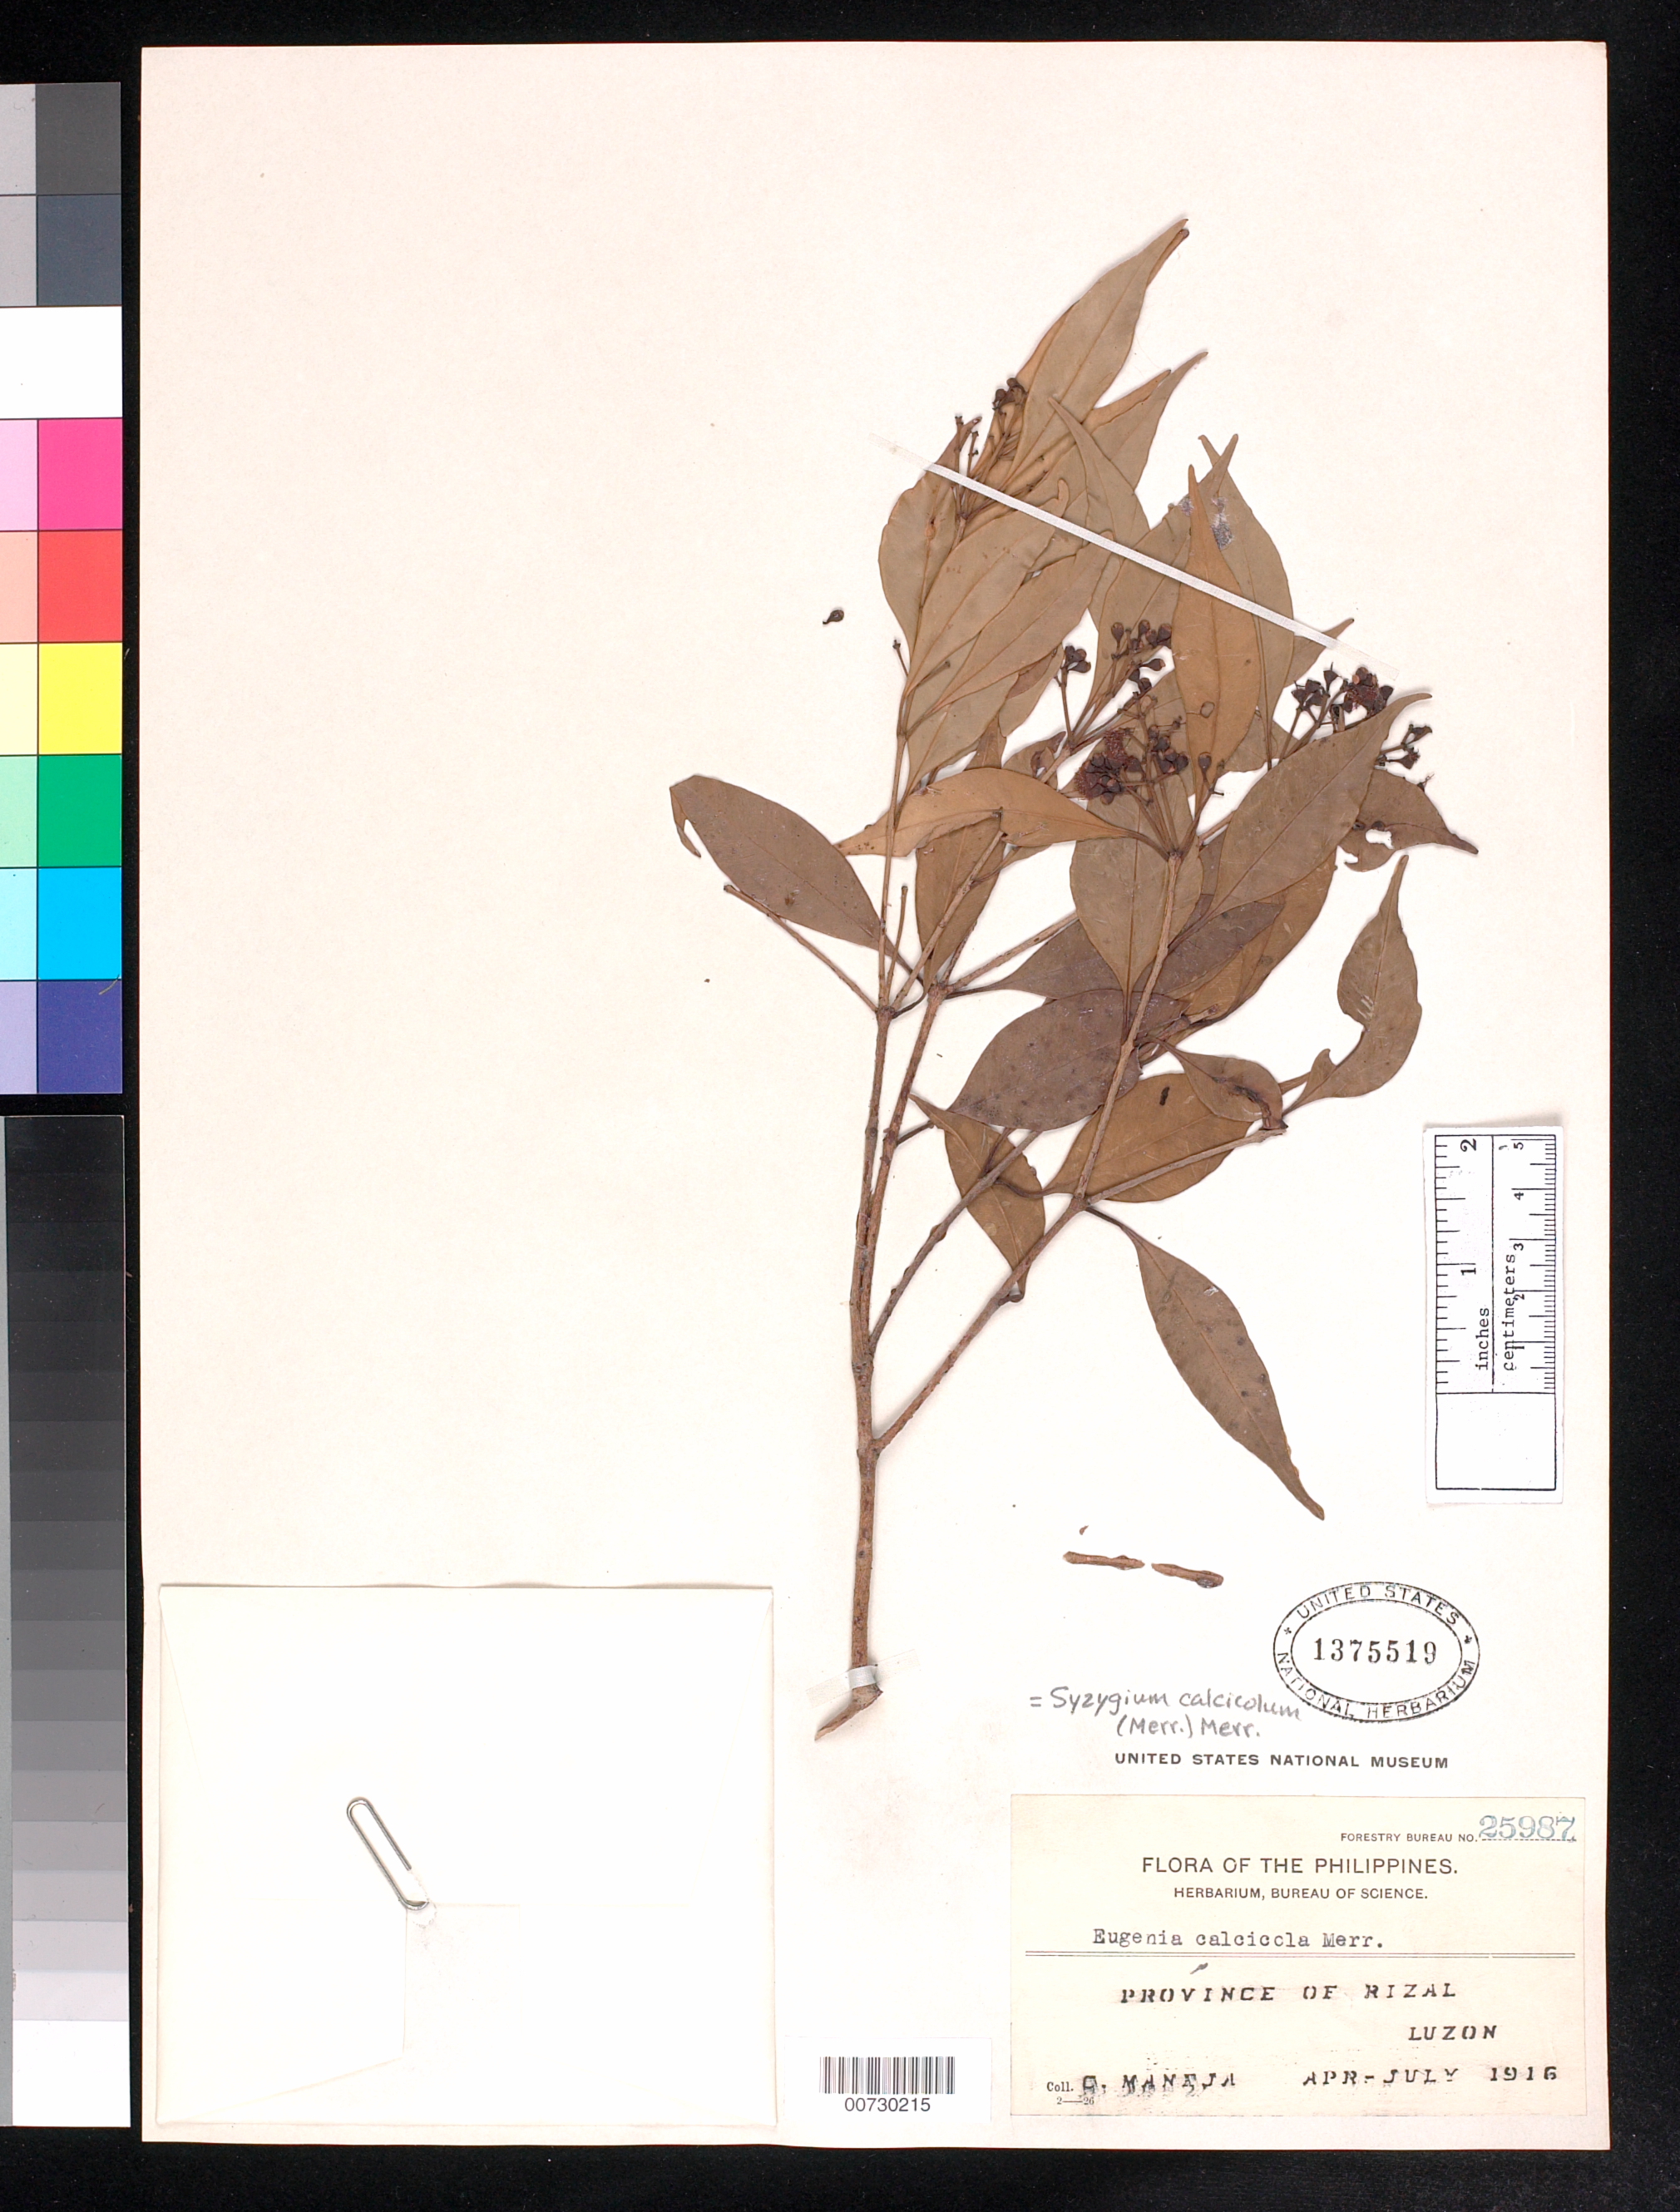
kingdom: Plantae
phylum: Tracheophyta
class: Magnoliopsida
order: Myrtales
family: Myrtaceae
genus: Syzygium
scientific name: Syzygium calcicola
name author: (Merr.) Merr.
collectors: C. Maneja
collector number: For. Bur. 25987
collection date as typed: Apr 1916 to -- Jul 1916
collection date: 1916-04/1916-07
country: Philippines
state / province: Calabarzon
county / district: Rizal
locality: Luzon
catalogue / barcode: US 1375519